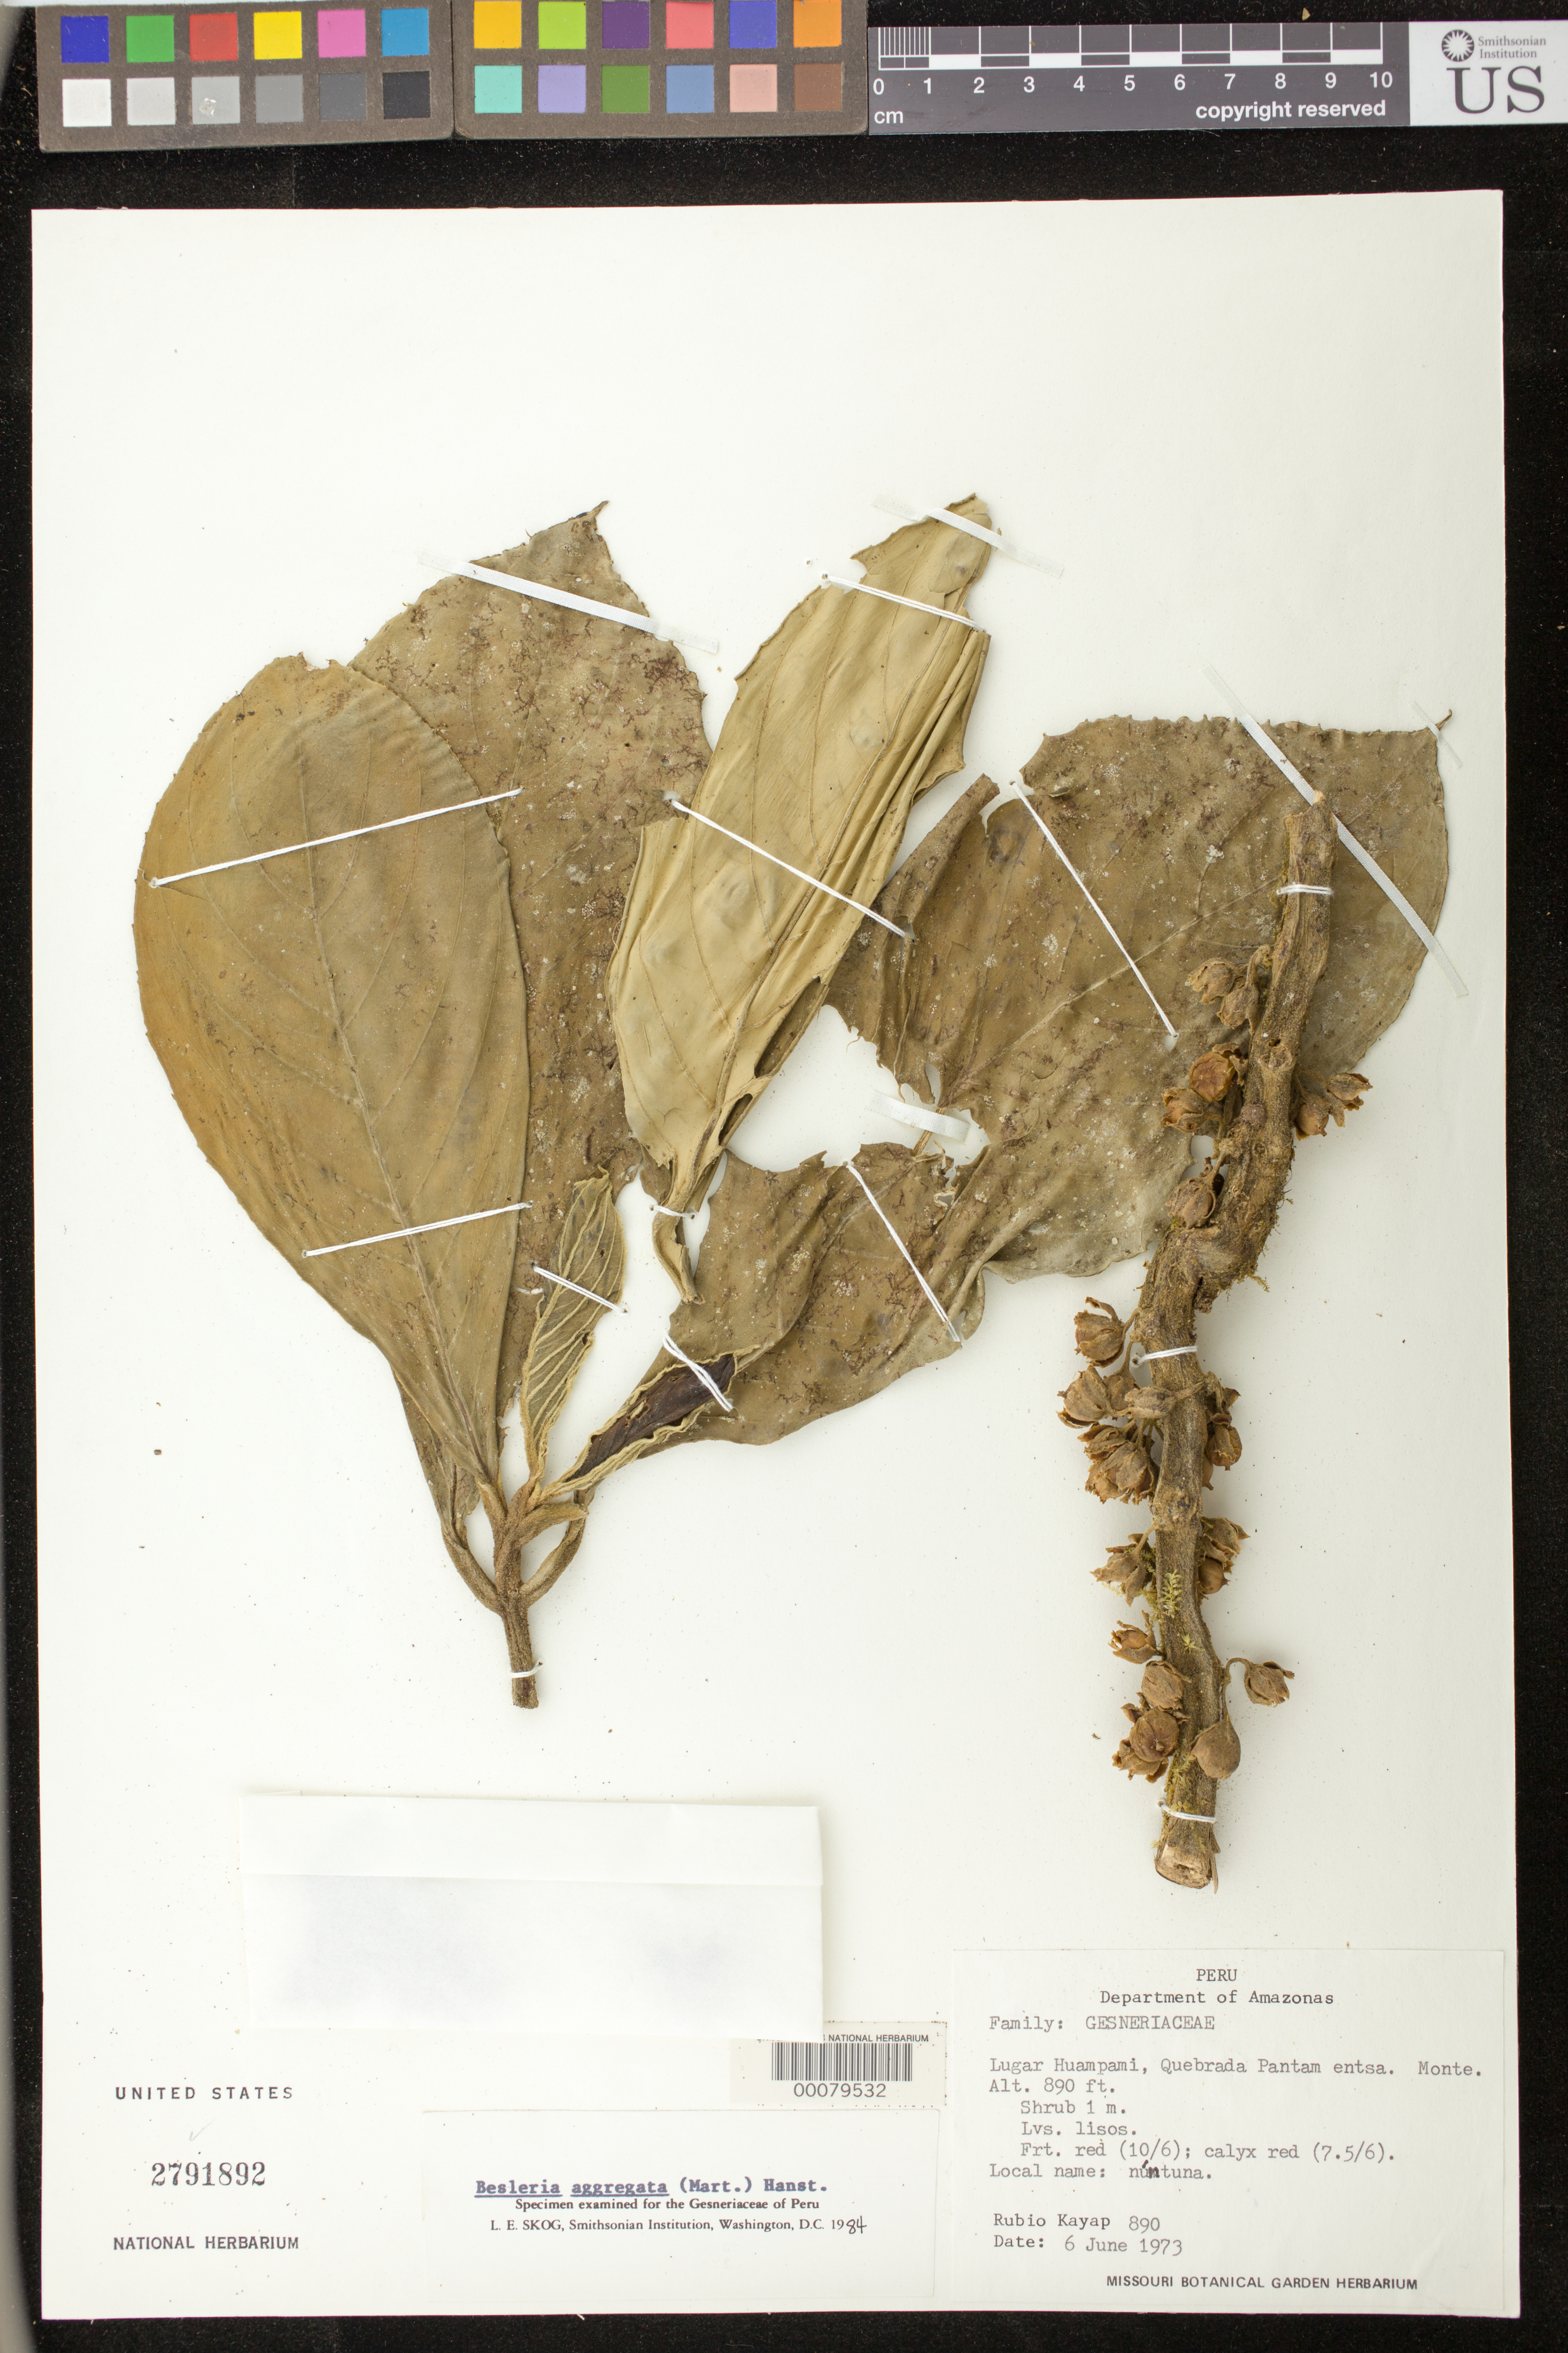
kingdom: Plantae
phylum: Tracheophyta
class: Magnoliopsida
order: Lamiales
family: Gesneriaceae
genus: Besleria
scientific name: Besleria aggregata var. aggregata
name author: (Mart.) Hanst.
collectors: R. Kayap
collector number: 890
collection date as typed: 06 Jun 1973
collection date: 1973-06-06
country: Peru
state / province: Amazonas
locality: Lugar Huampami, Quebrada Pantam Entsa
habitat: Forest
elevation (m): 271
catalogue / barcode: US 2791892